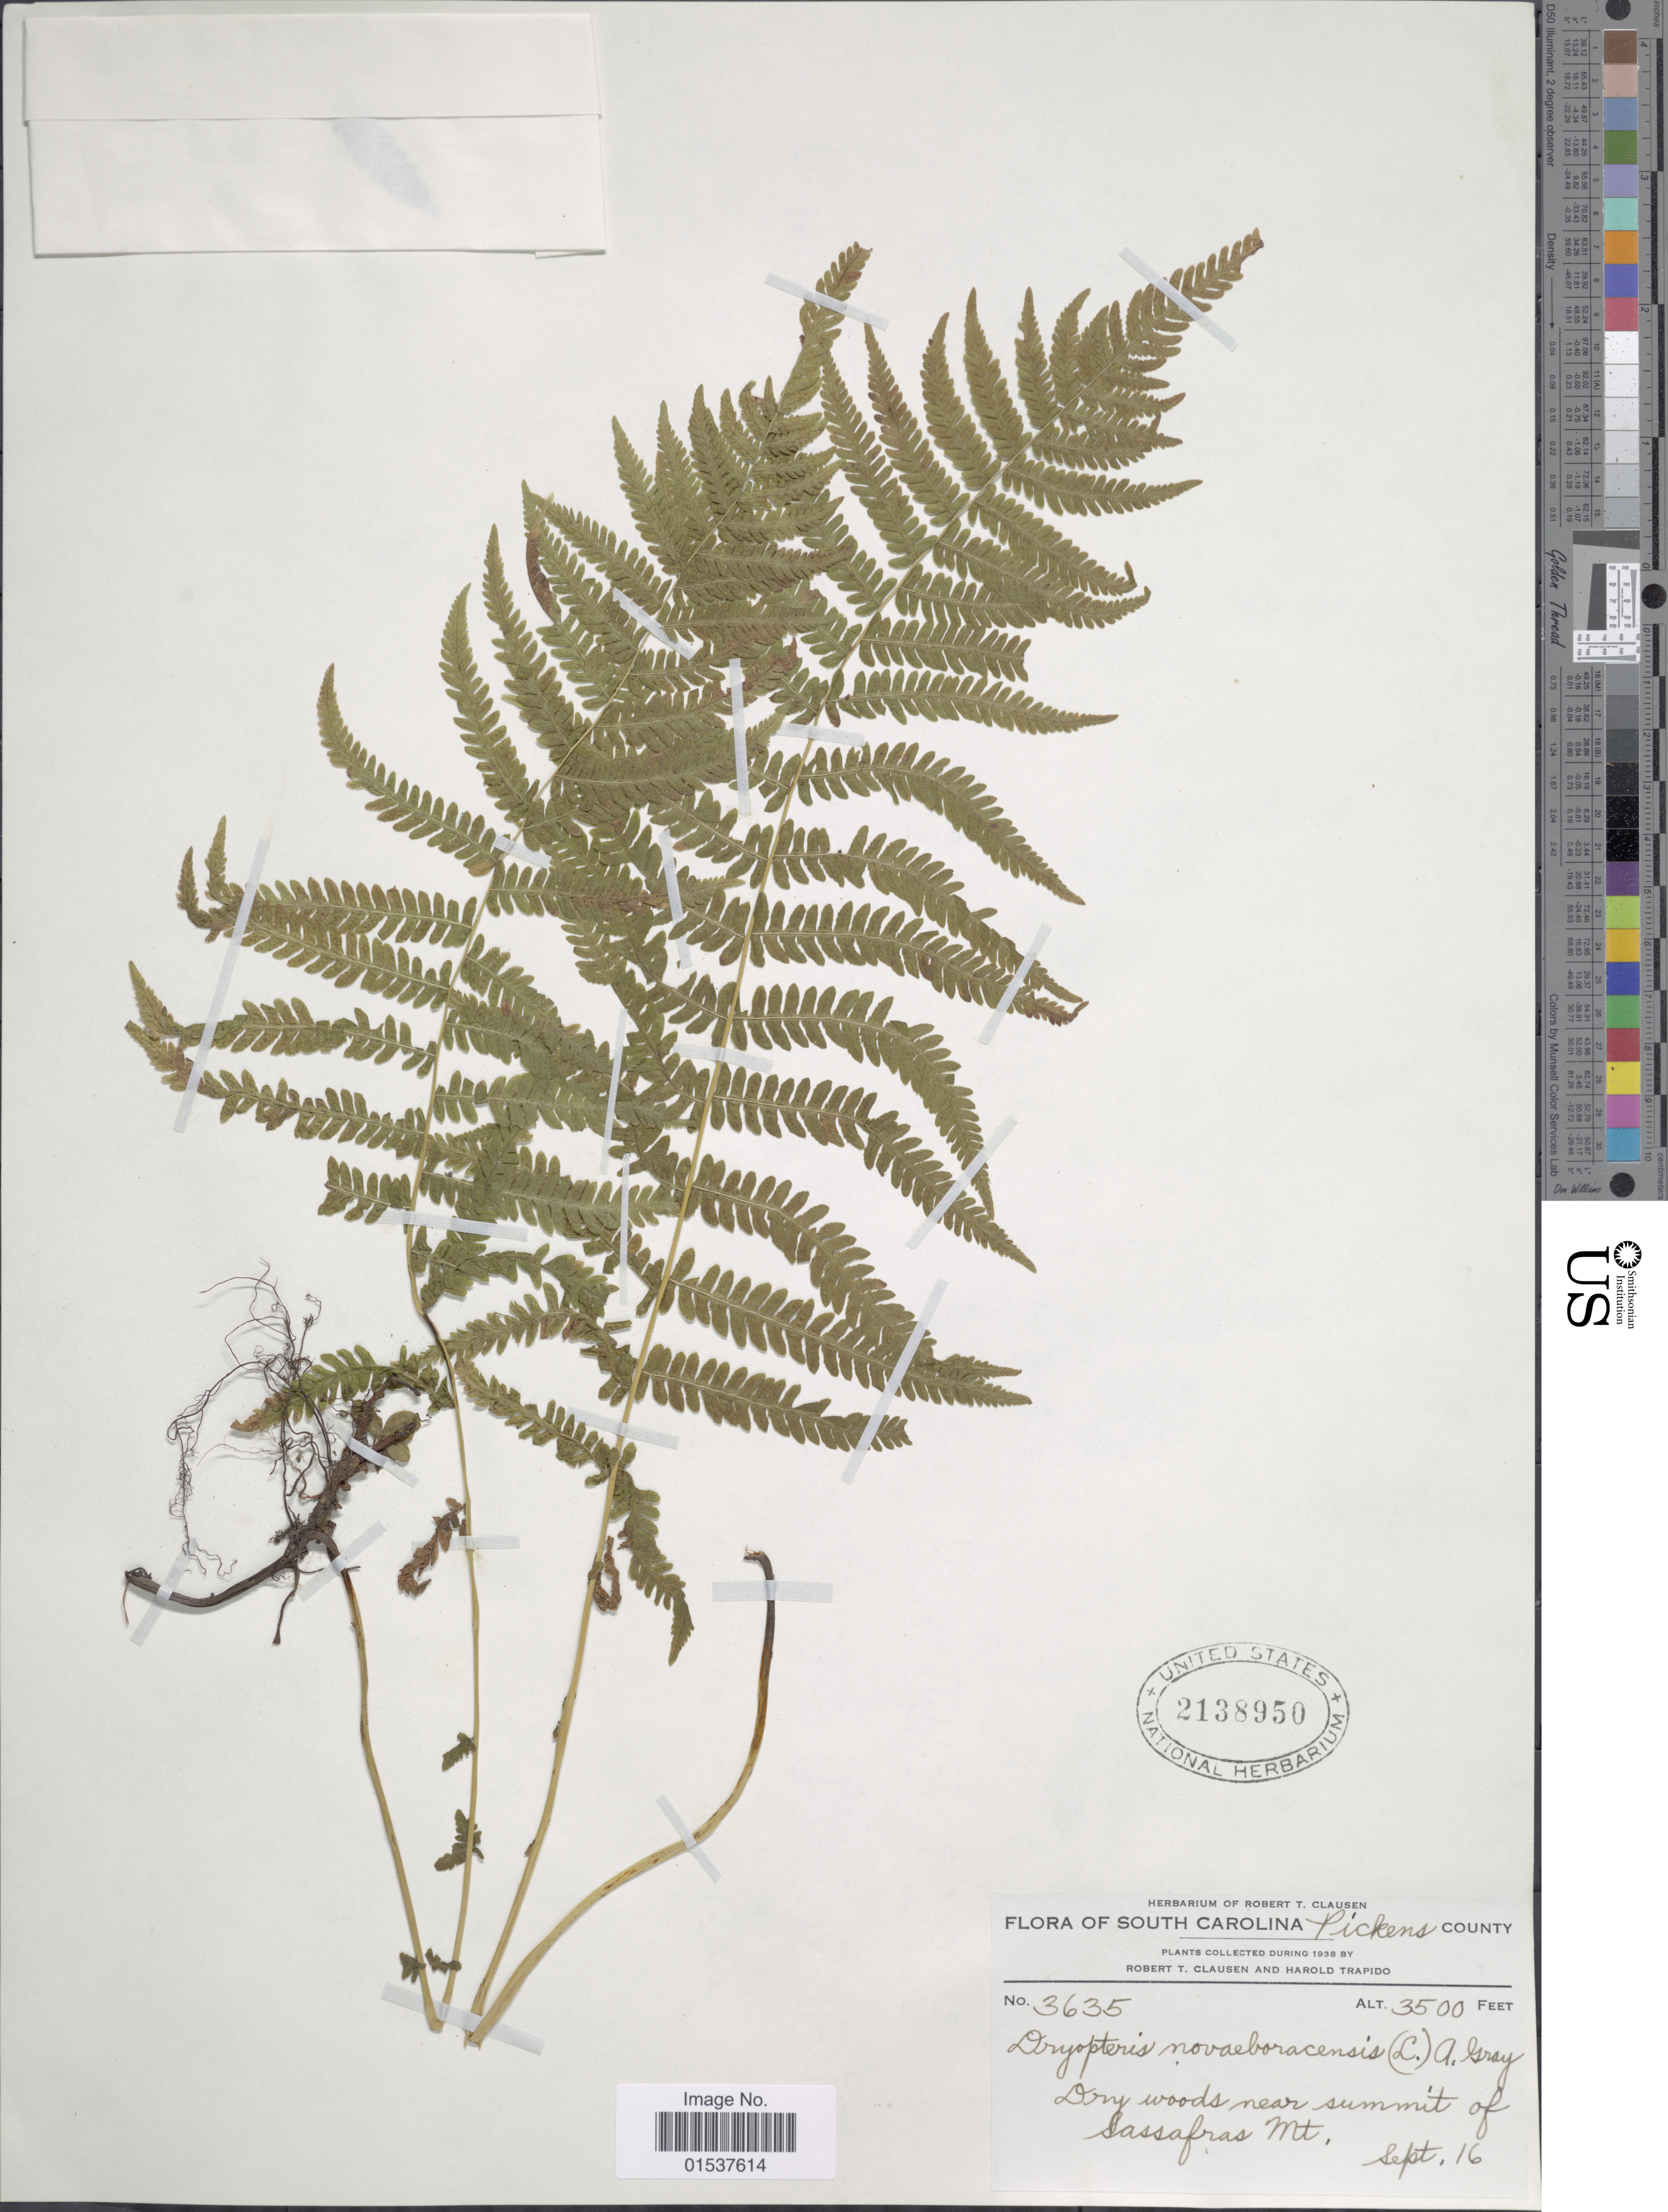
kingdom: Plantae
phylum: Tracheophyta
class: Polypodiopsida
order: Polypodiales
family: Thelypteridaceae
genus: Parathelypteris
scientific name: Parathelypteris noveboracensis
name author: (L.) Ching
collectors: R. T. Clausen & H. Trapido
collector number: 3635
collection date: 1938-09-16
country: United States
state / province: South Carolina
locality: Pickens County. Near summit of Sassafras Mt.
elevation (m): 1067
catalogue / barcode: US 2138950